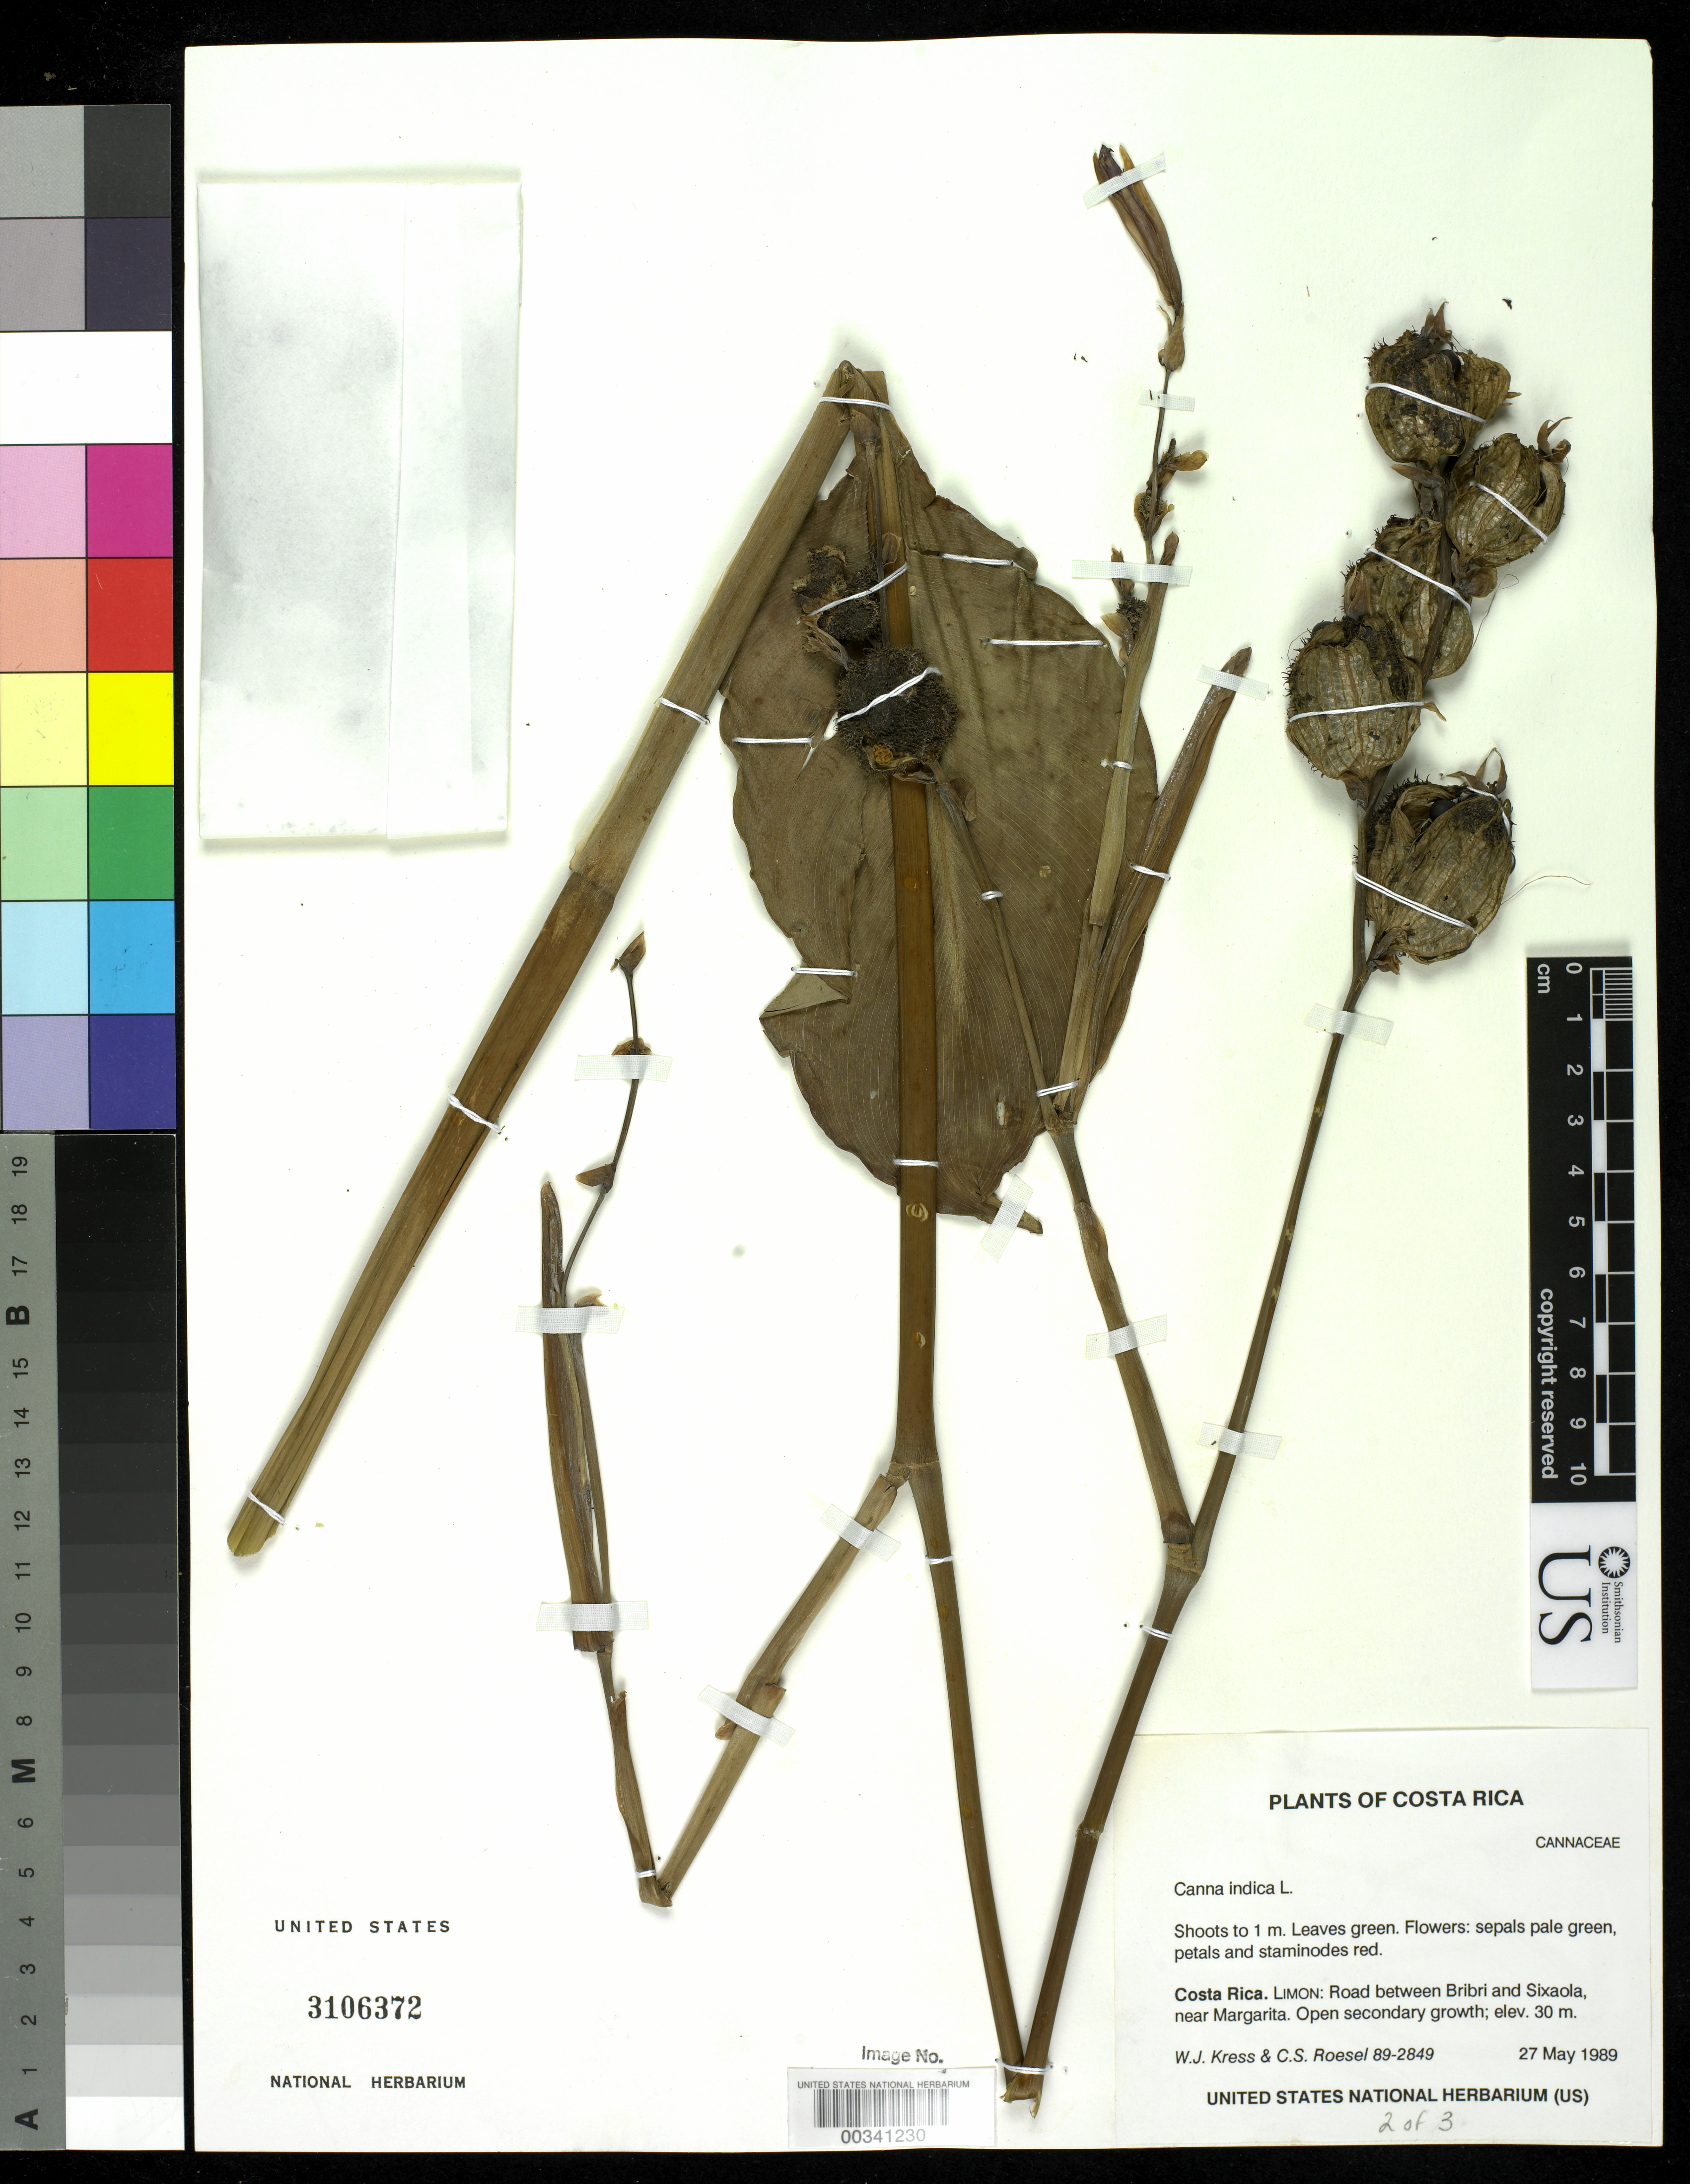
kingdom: Plantae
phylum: Tracheophyta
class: Liliopsida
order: Zingiberales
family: Cannaceae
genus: Canna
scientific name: Canna indica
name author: L.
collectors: W. J. Kress & C. S. Roesel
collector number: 89-2849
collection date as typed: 27 May 1989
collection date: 1989-05-27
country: Costa Rica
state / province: Limón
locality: Road between bribri and sixaola, near margarita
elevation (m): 30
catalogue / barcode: US 3106372